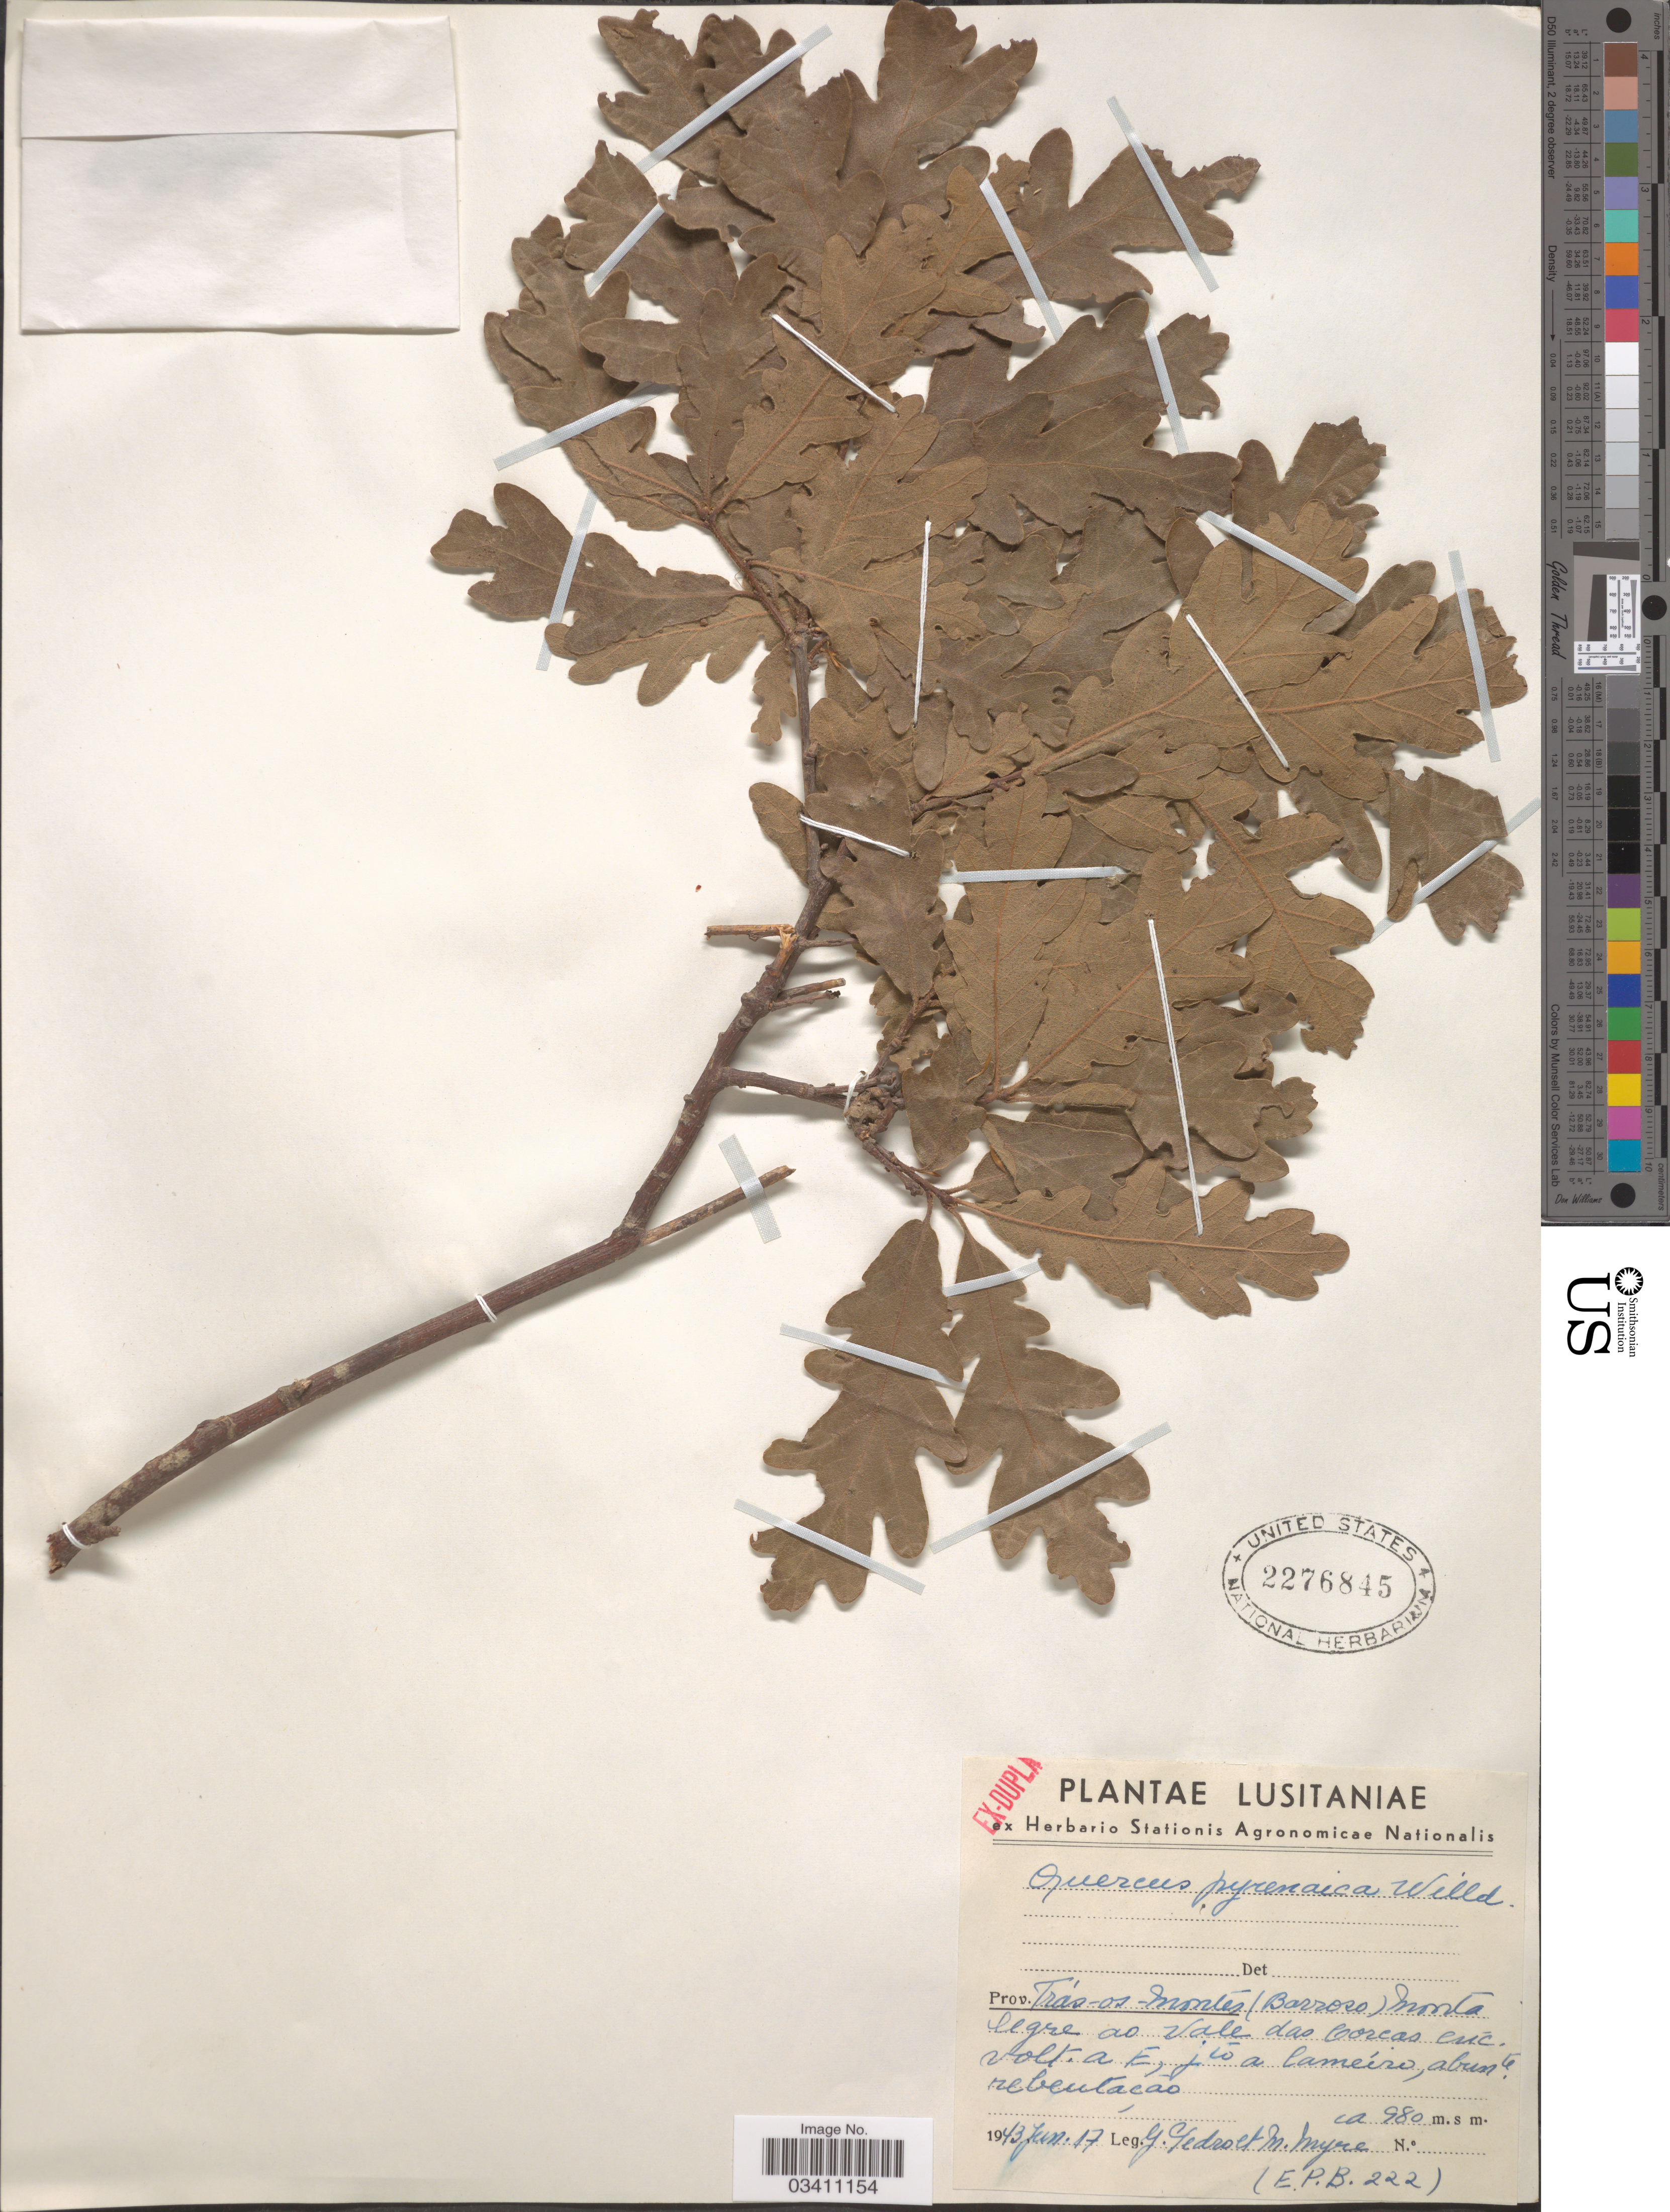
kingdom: Plantae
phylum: Tracheophyta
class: Magnoliopsida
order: Fagales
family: Fagaceae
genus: Quercus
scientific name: Quercus pyrenaica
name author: Willd.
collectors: G. Pedro & Myre, M.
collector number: E.P.B. 222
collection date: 1943-06-17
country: Portugal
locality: Lusitaniae. Prov. Trás-os-montes (Barroso) Montalegre ao Vale das Corcas cuc. volt. a E, jto a lameíro. [interpreted]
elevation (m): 980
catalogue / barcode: US 2276845